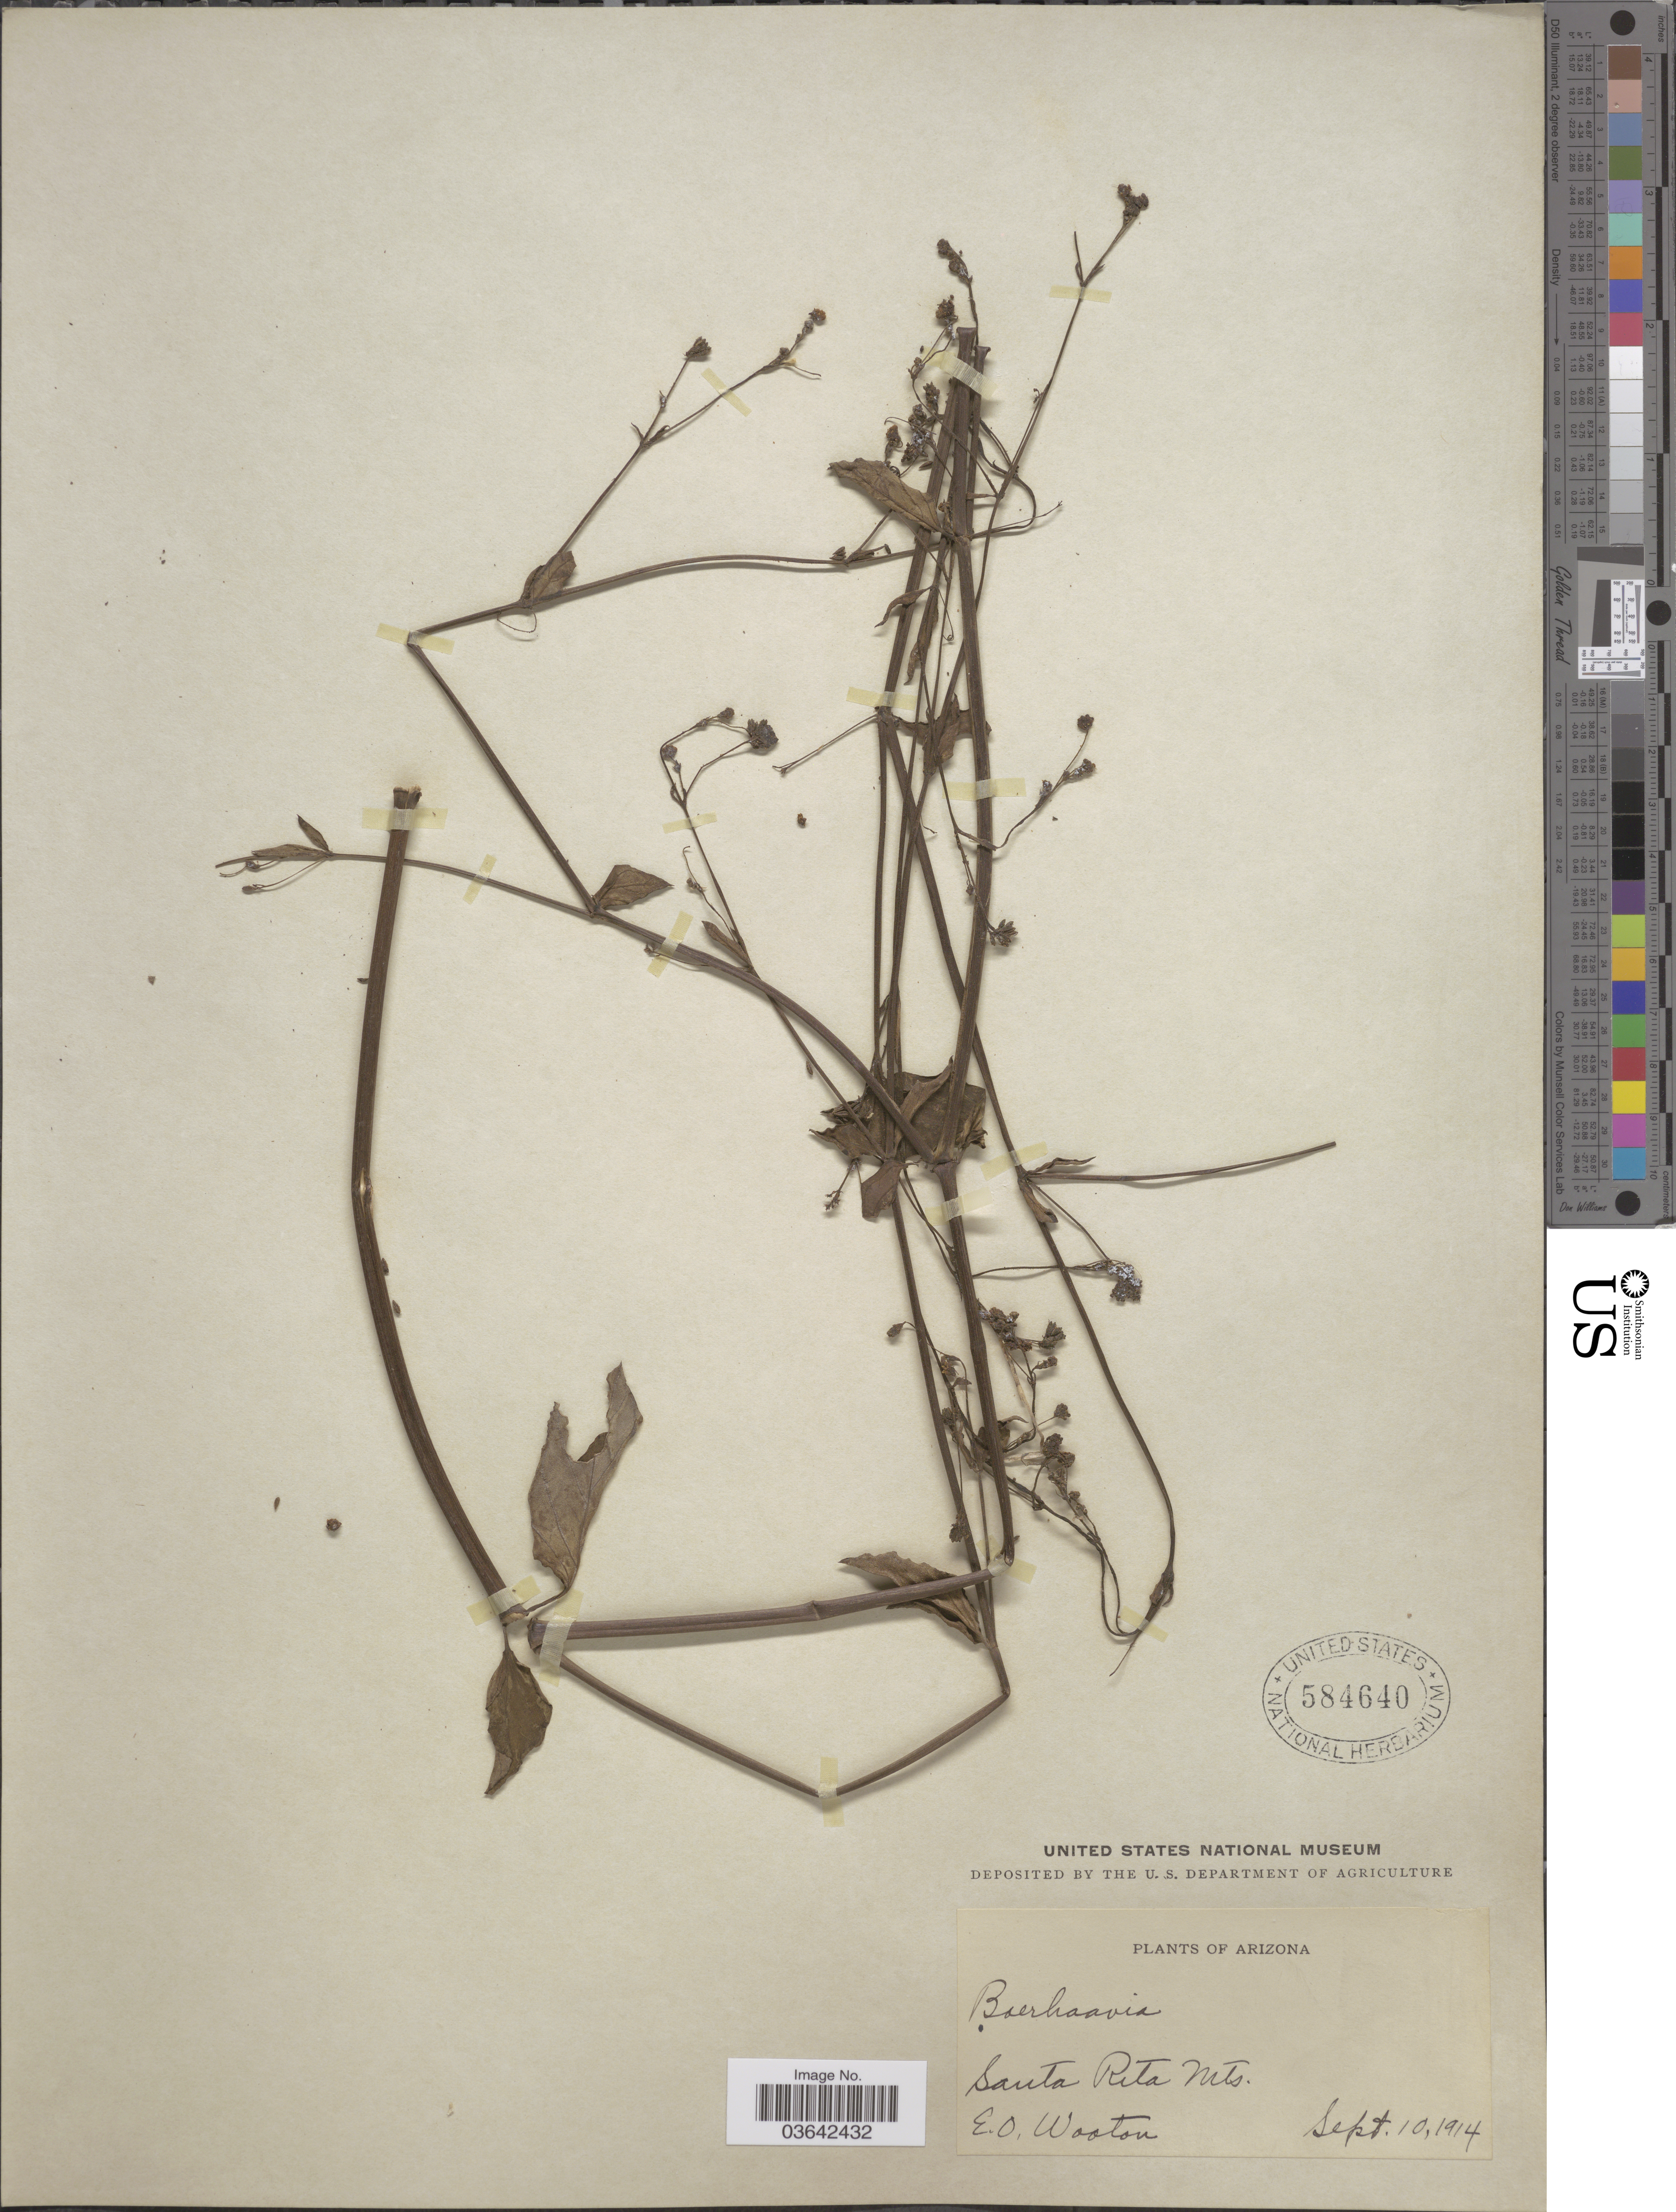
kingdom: Plantae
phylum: Tracheophyta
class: Magnoliopsida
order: Caryophyllales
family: Nyctaginaceae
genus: Boerhavia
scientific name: Boerhavia coccinea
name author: Mill.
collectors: E. O. Wooton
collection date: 1914-09-10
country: United States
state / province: Arizona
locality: Santa Rita Mts.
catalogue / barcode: US 584640